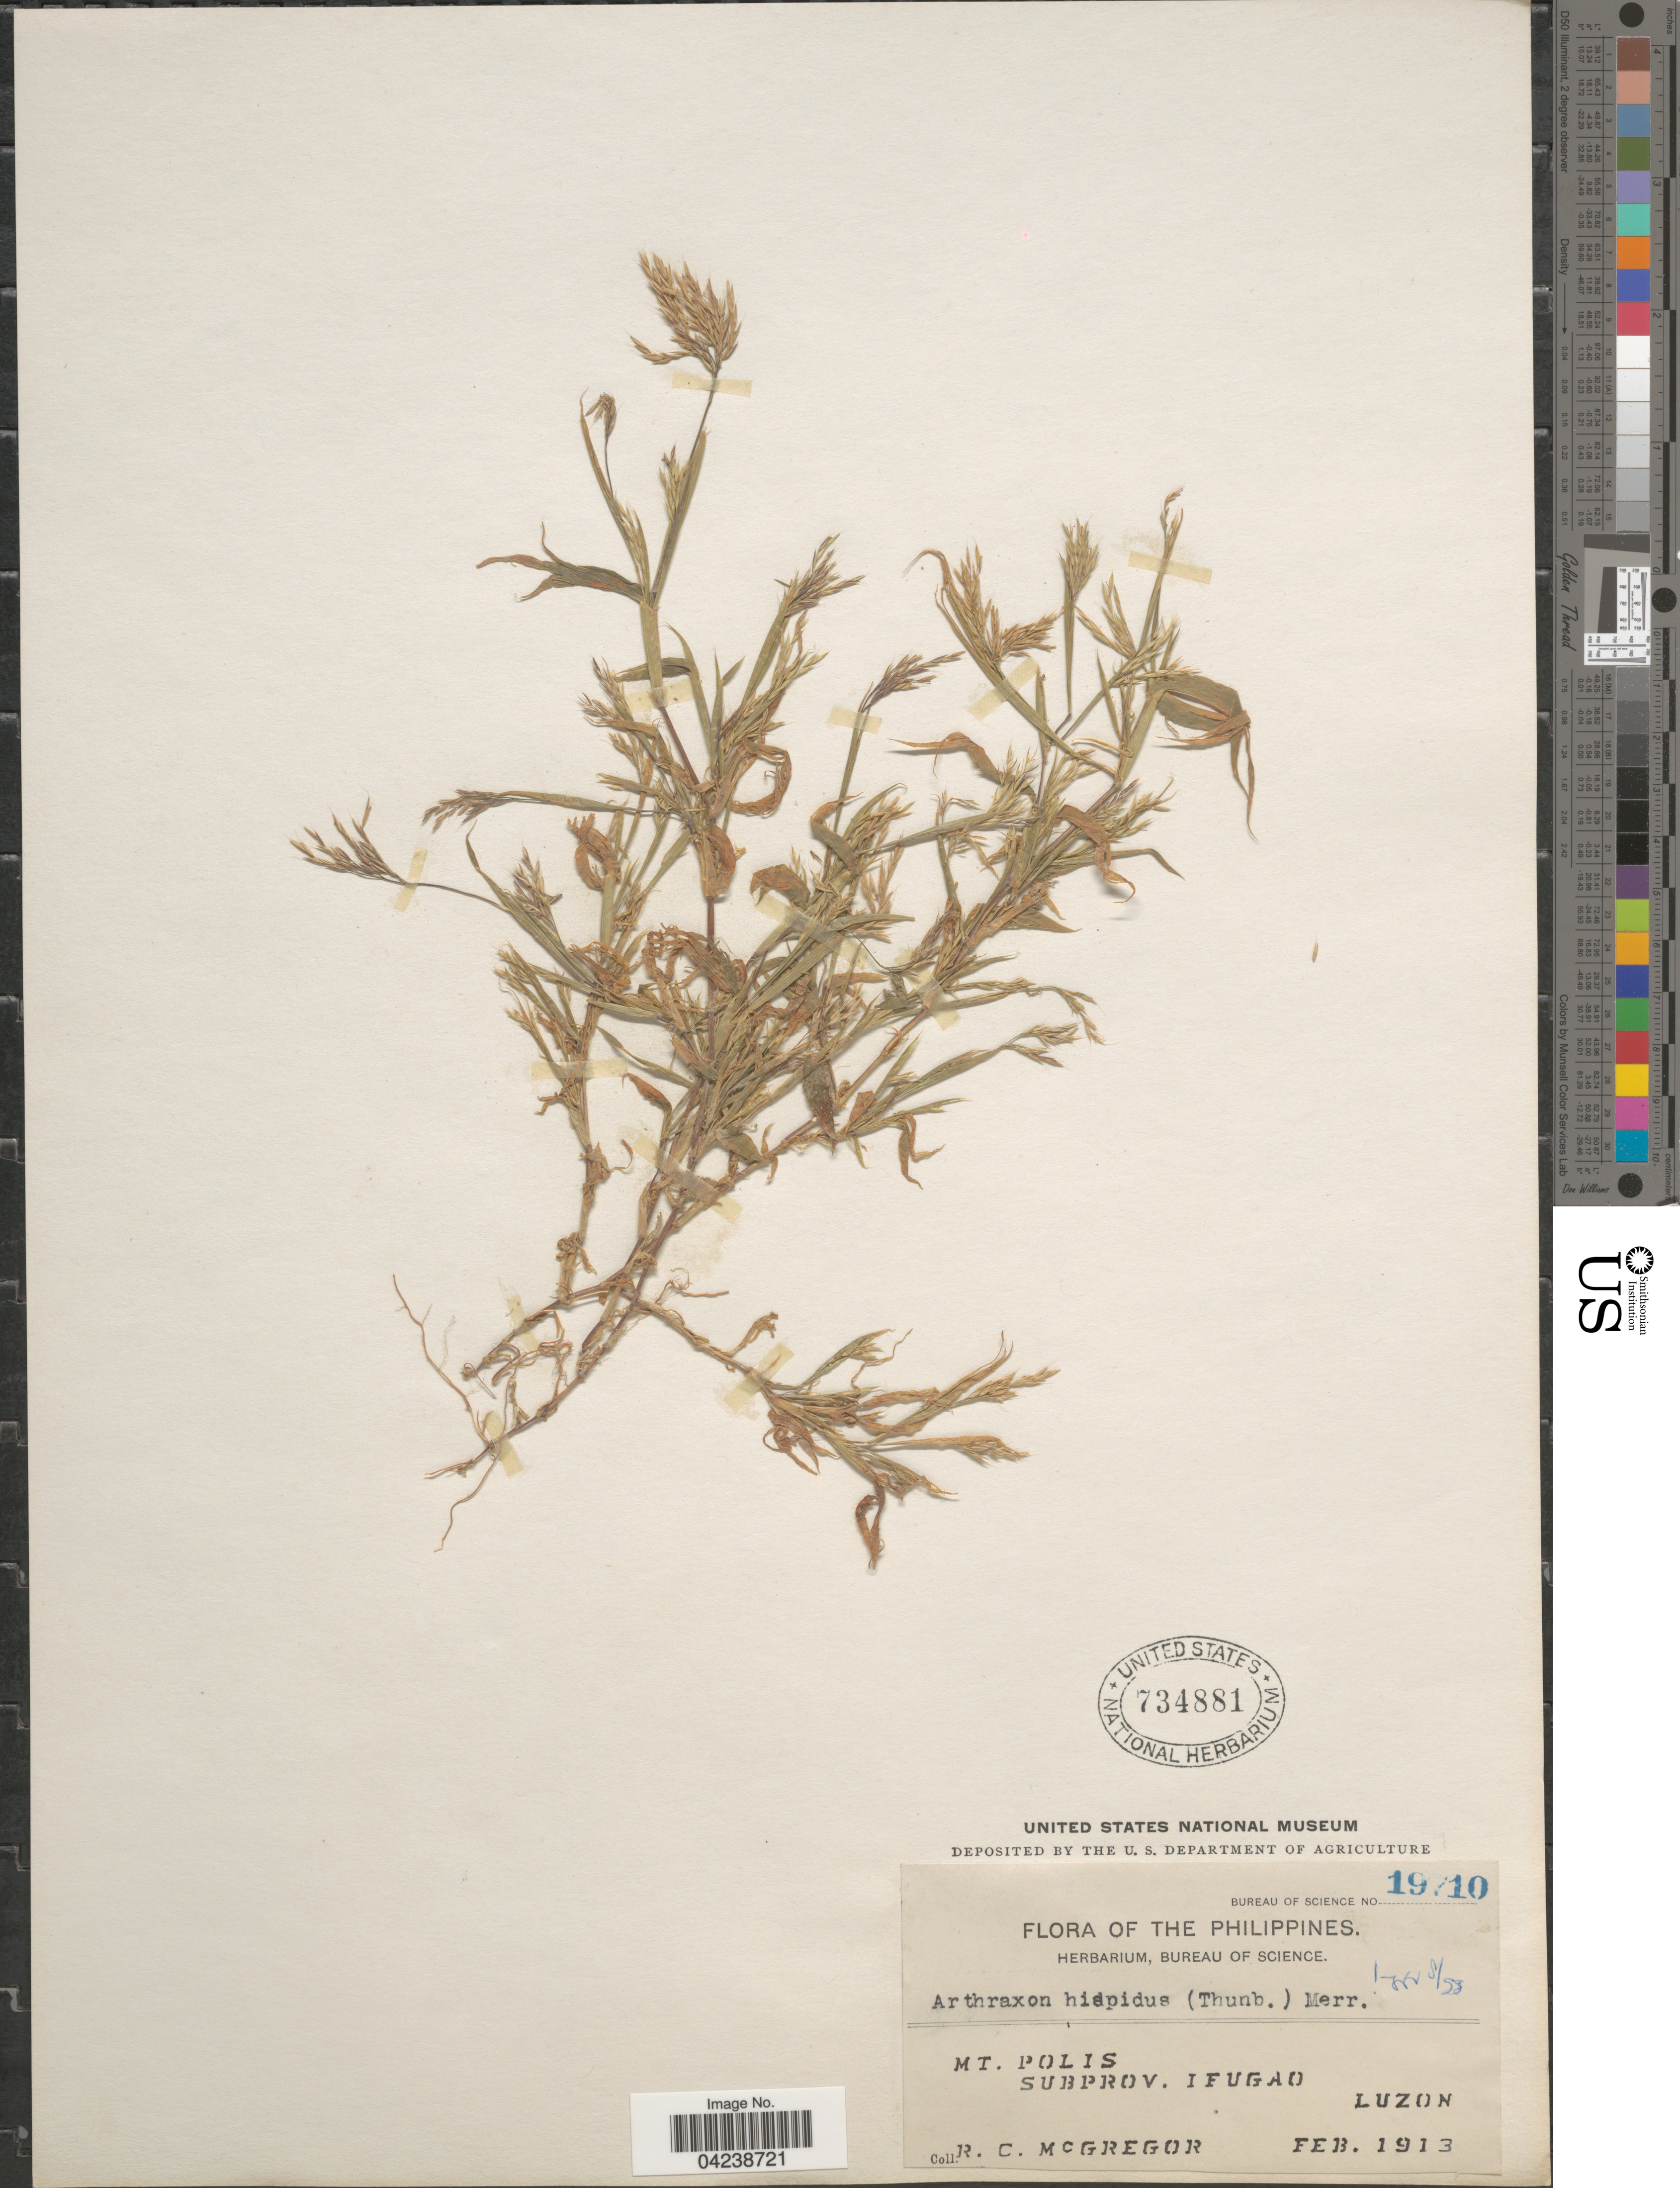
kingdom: Plantae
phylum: Tracheophyta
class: Liliopsida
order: Poales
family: Poaceae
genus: Arthraxon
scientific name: Arthraxon hispidus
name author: (Thunb.) Makino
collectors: R. C. McGregor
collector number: Bureau Of Science 19710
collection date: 1913-02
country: Philippines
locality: Mt. Polis. Subprov. Ifugao. Luzon.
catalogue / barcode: US 734881